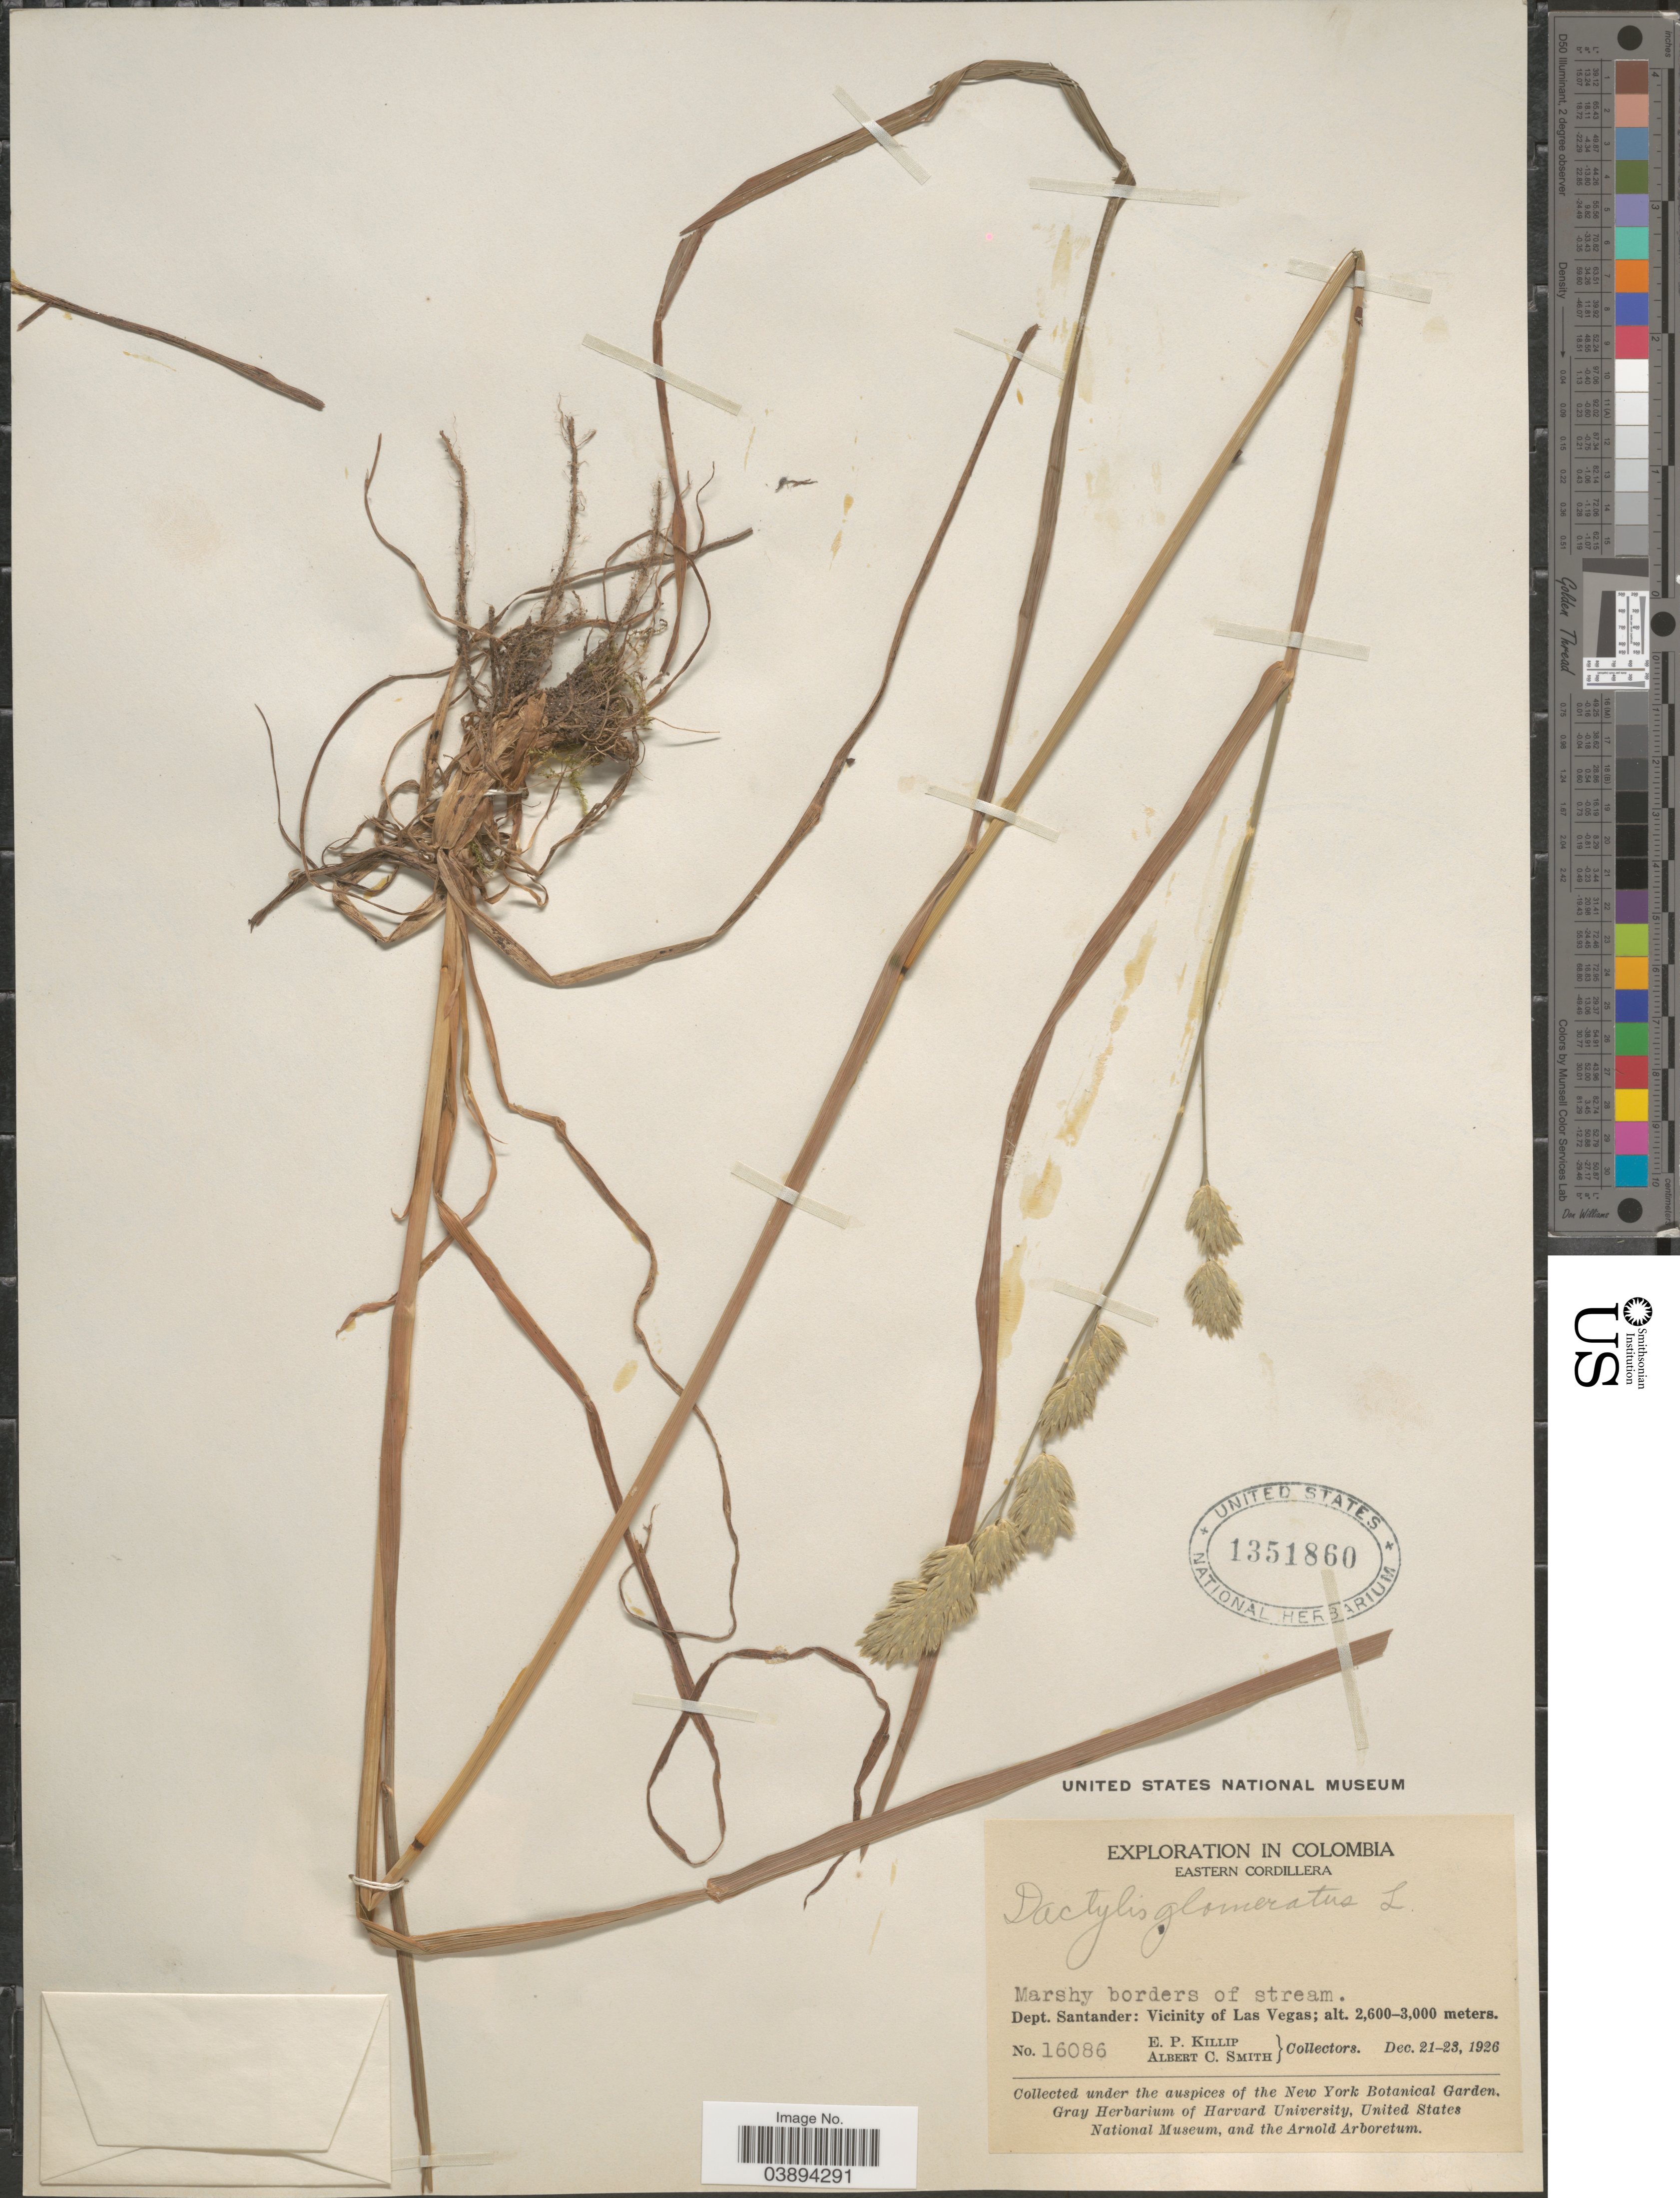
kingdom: Plantae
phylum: Tracheophyta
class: Liliopsida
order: Poales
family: Poaceae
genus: Dactylis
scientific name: Dactylis glomerata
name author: L.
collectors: E. P. Killip & A. C. Smith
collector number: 16086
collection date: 1926-12-21/1926-12-23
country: Colombia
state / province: Santander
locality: Eastern Cordillera. Dept. Santander: Vicinity of Las Vegas.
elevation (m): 2600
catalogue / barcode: US 1351860